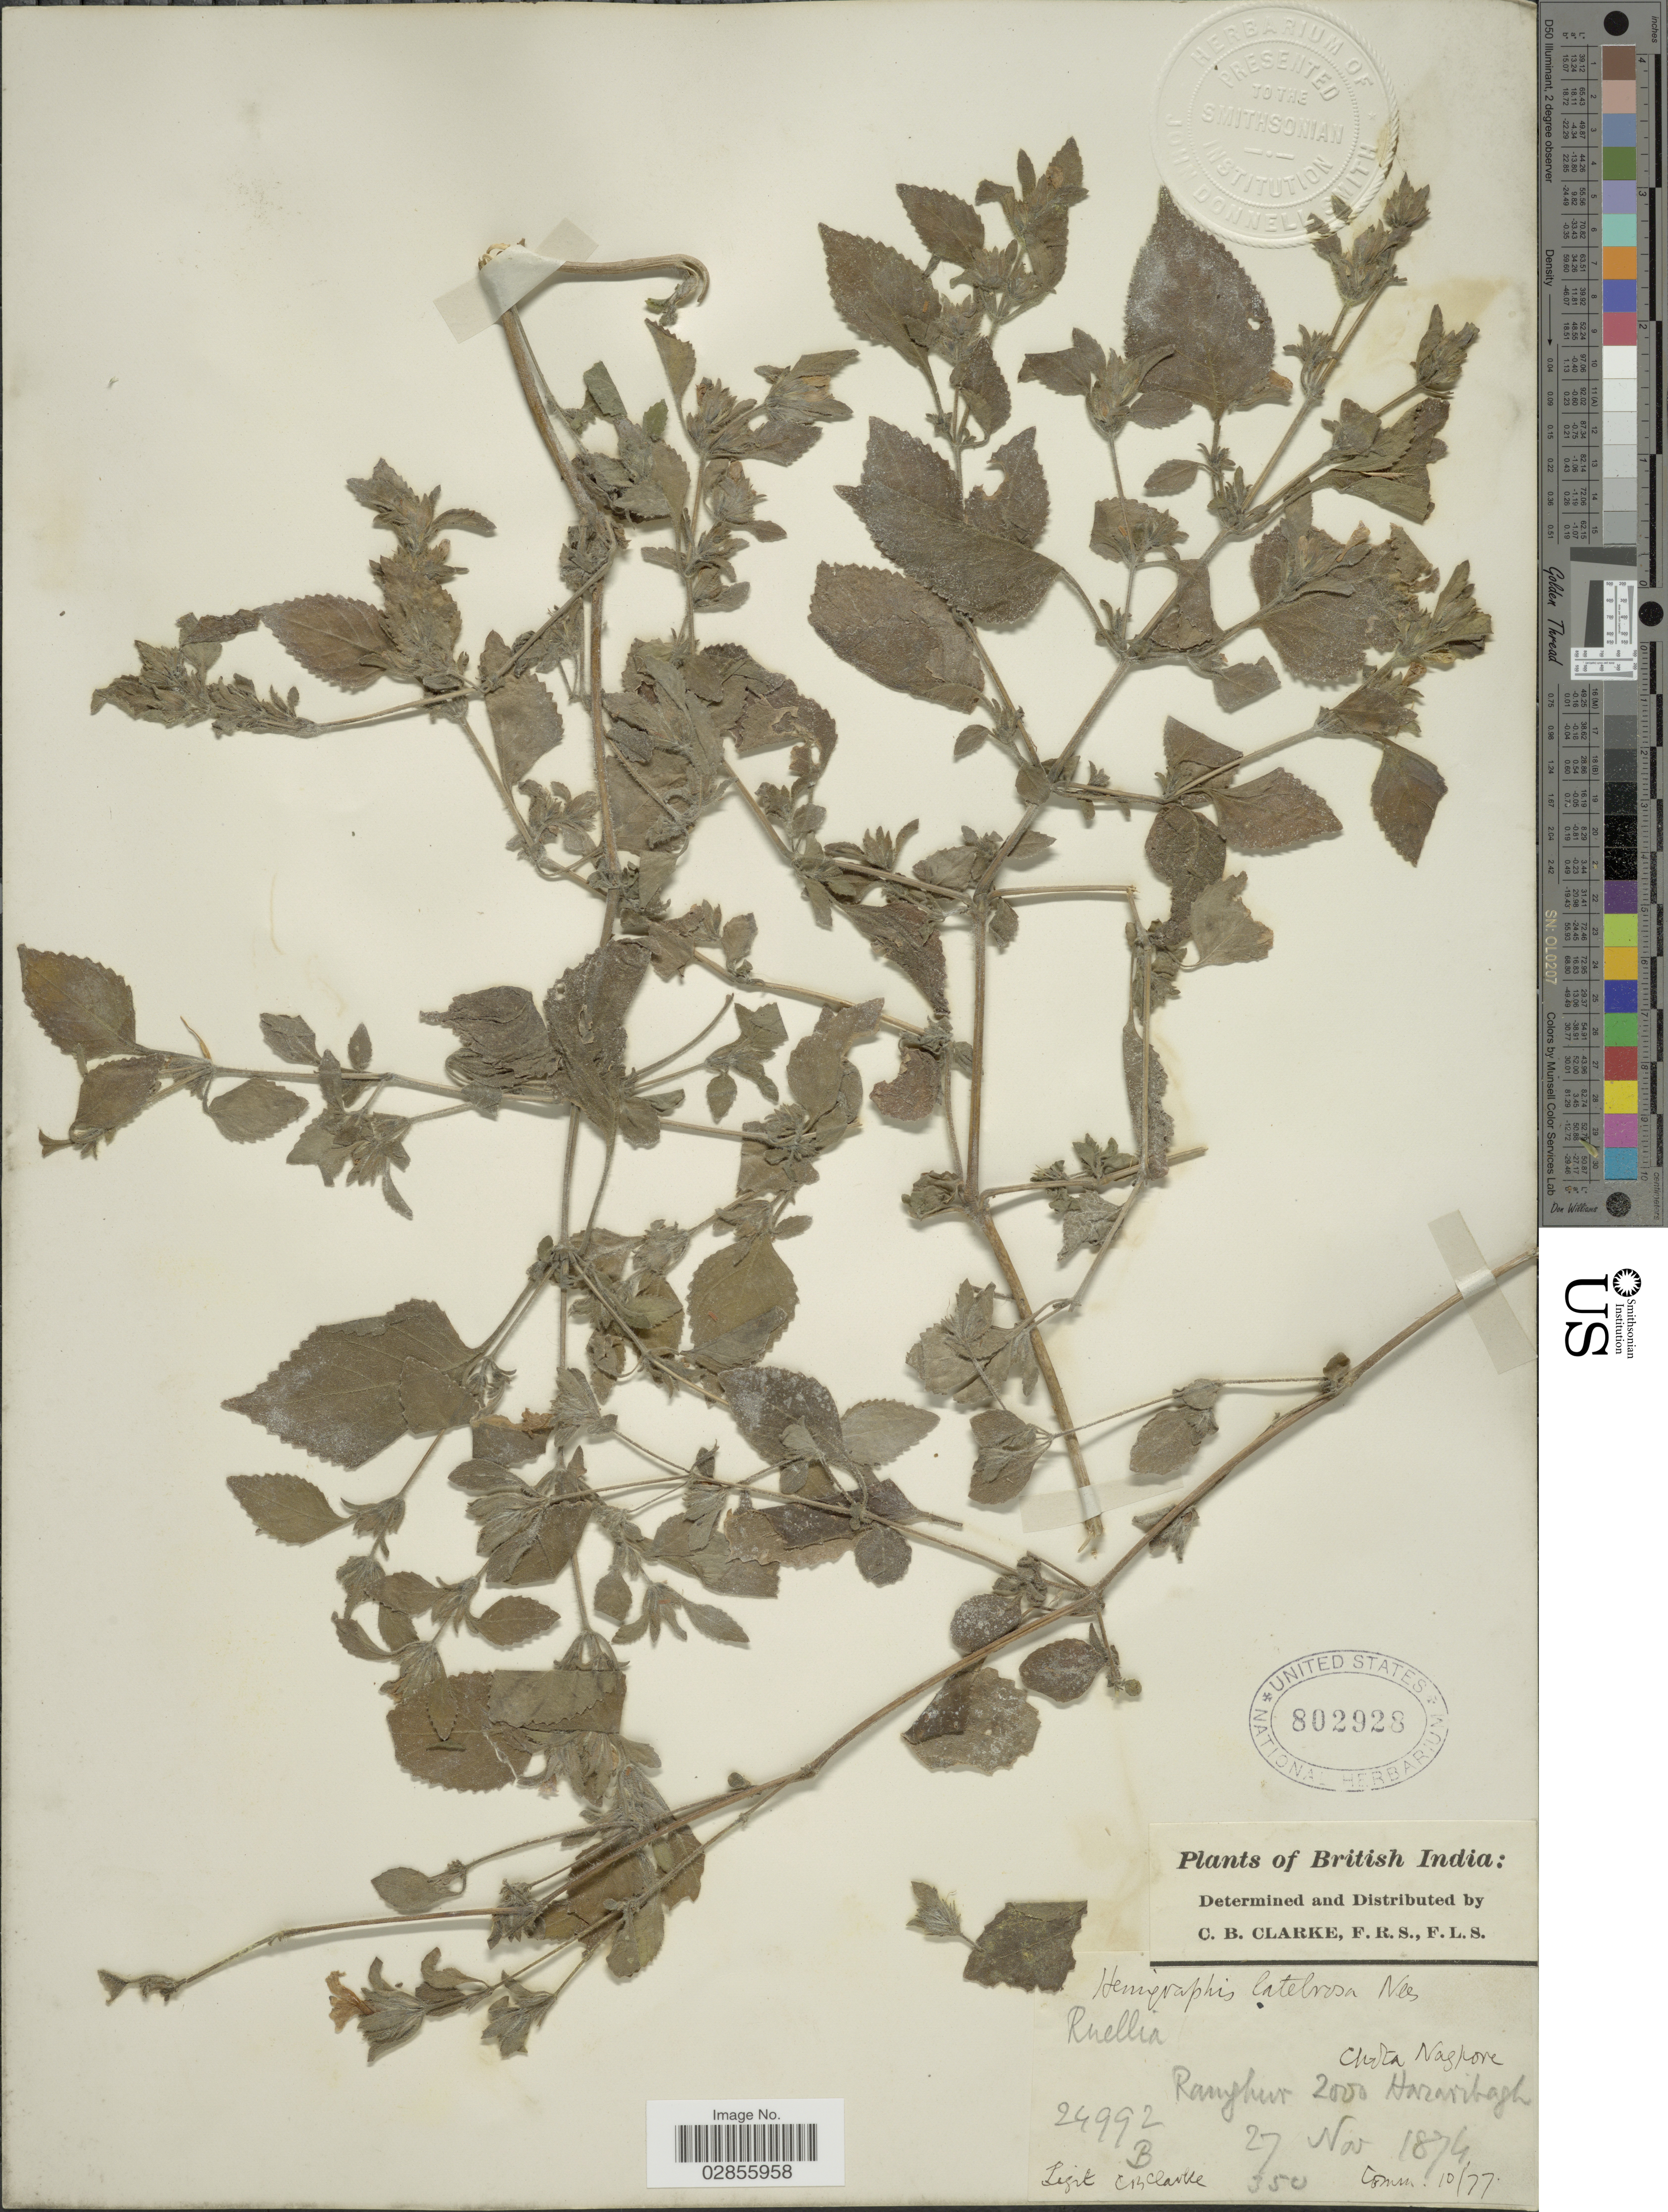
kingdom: Plantae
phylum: Tracheophyta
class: Magnoliopsida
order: Lamiales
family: Acanthaceae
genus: Hemigraphis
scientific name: Hemigraphis latebrosa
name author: (A. Roth) Nees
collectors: C. B. Clarke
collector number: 24992B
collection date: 1874-11-27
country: India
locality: British India. Chota Nagpore. Ramghur Hazaribagh.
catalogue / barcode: US 802928